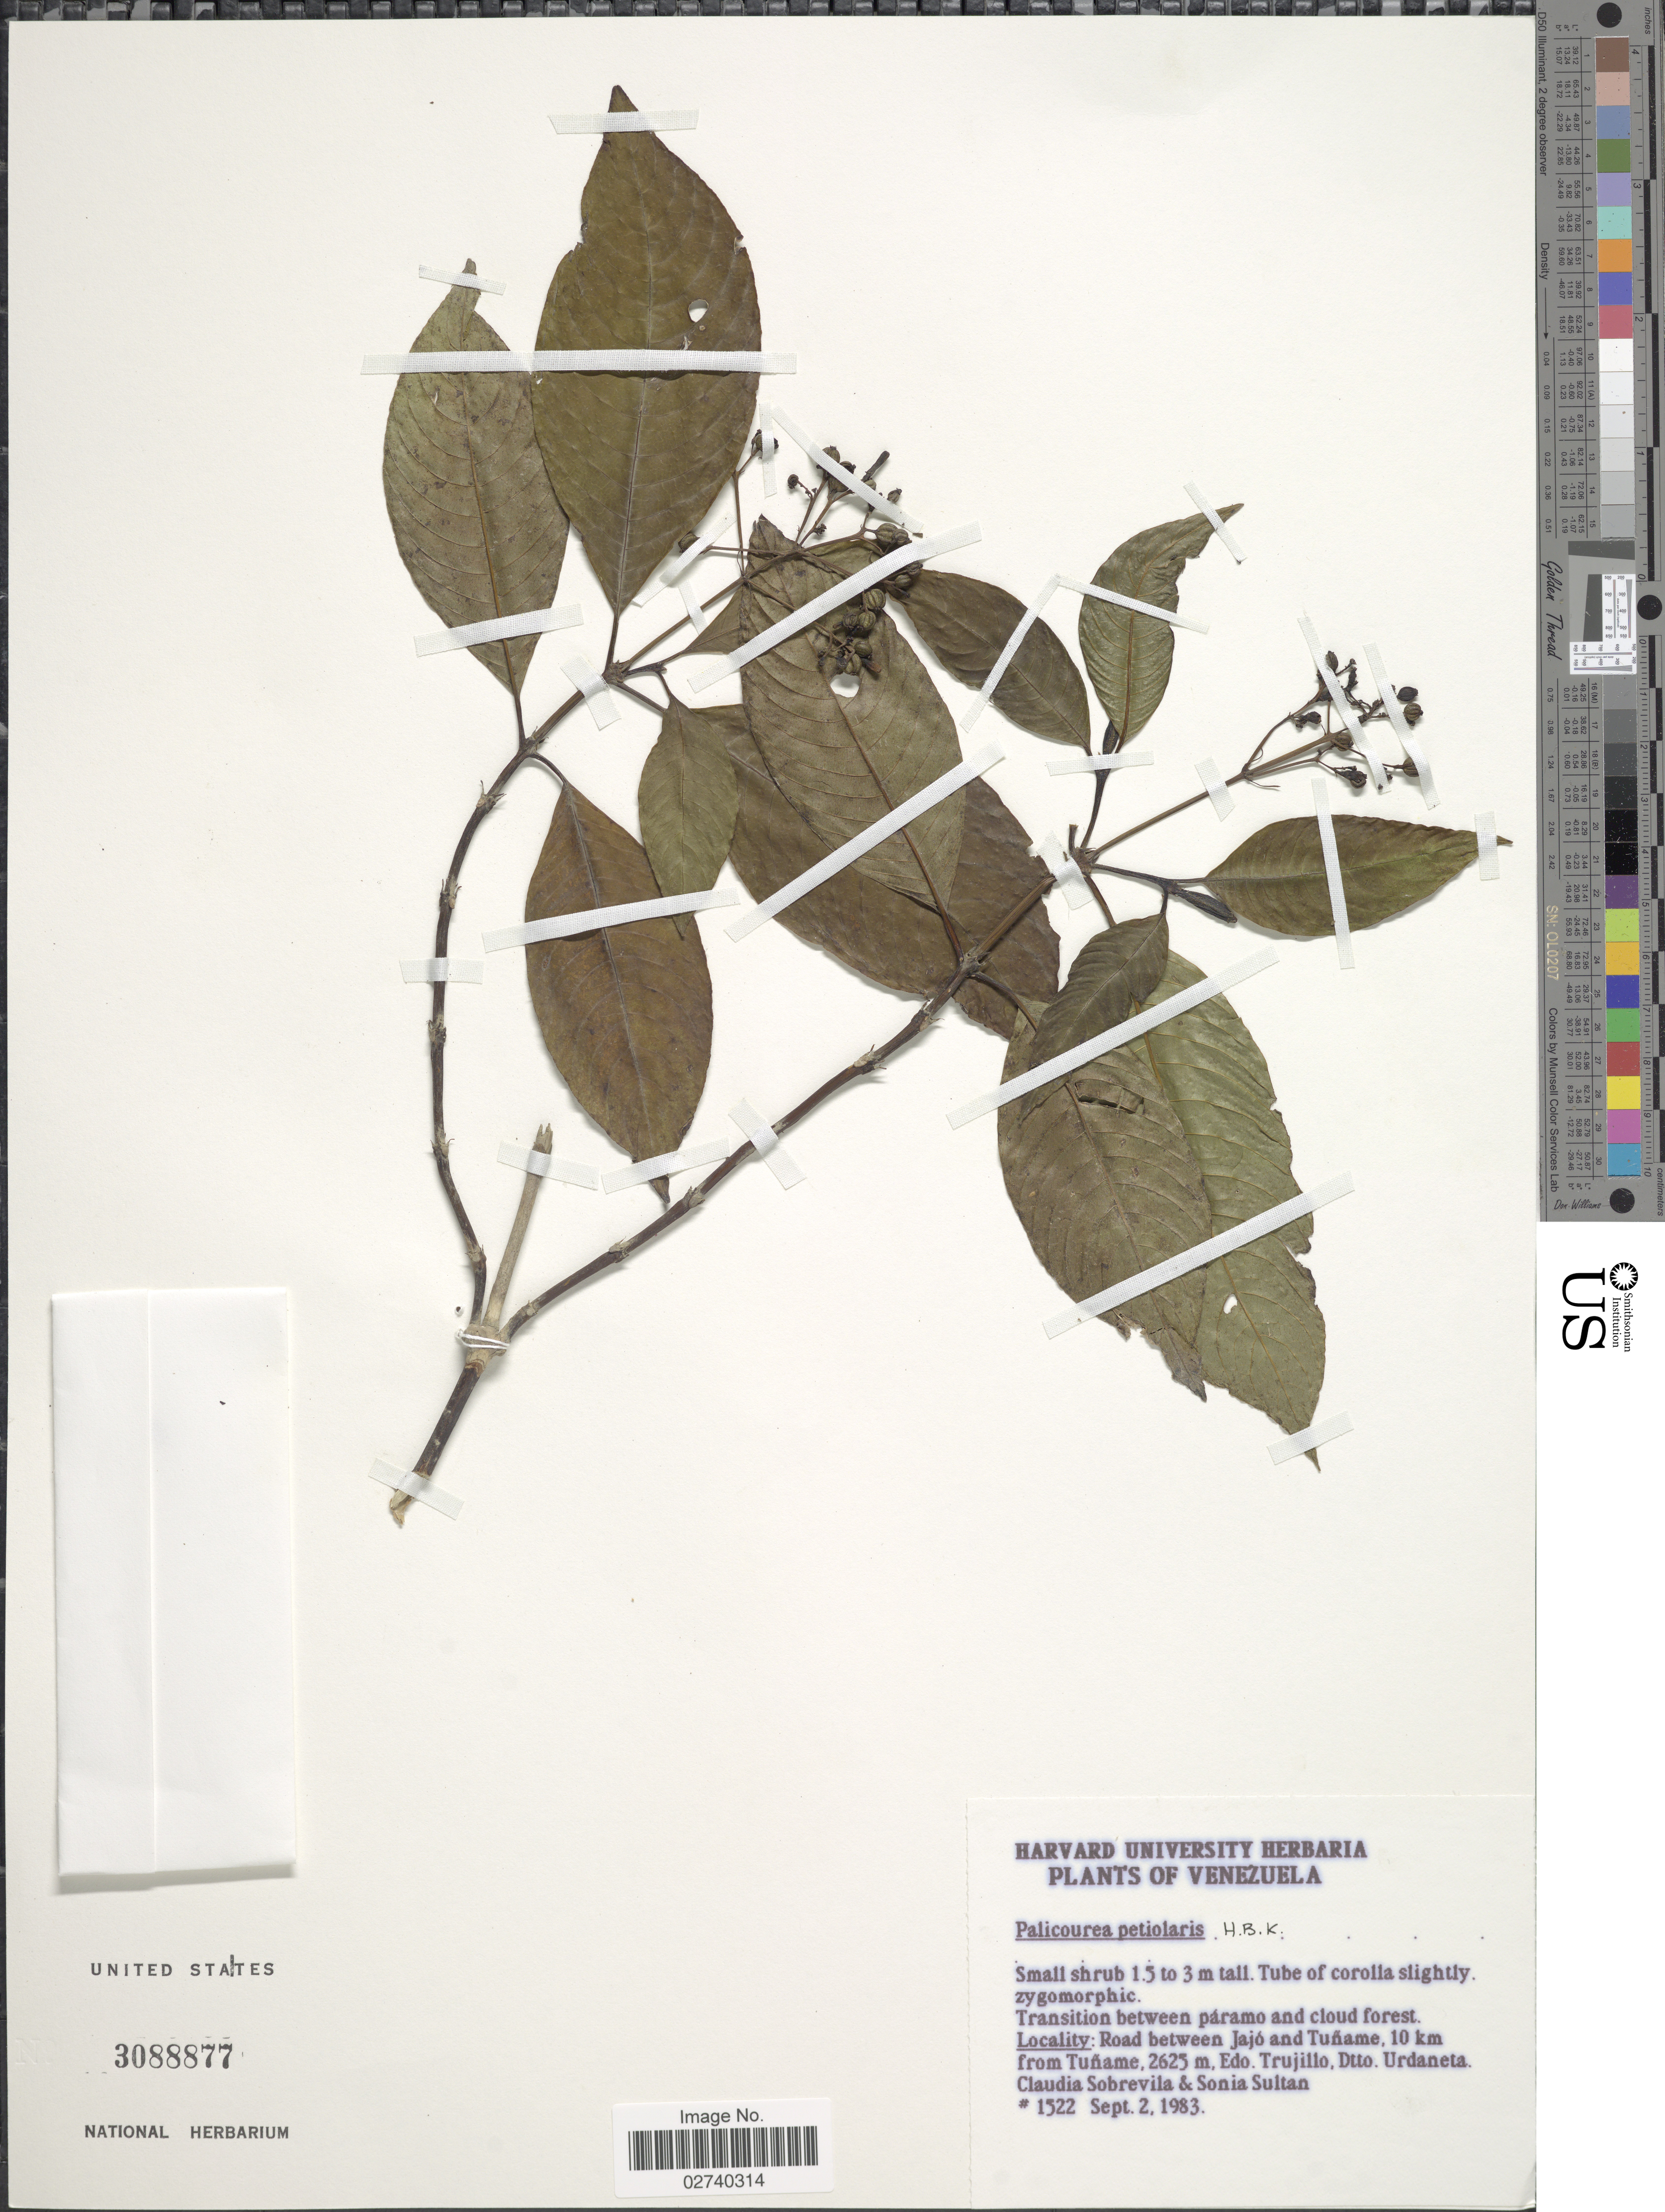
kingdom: Plantae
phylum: Tracheophyta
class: Magnoliopsida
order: Gentianales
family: Rubiaceae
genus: Palicourea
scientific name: Palicourea petiolaris Kunth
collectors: C. Sobrevila & S. Sultan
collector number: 1522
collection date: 1983-09-02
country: Venezuela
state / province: Trujillo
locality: Road between Jajo and Tuname, 10 km from Tuname, Dtto. Urdaneta.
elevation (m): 2625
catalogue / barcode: US 3088877